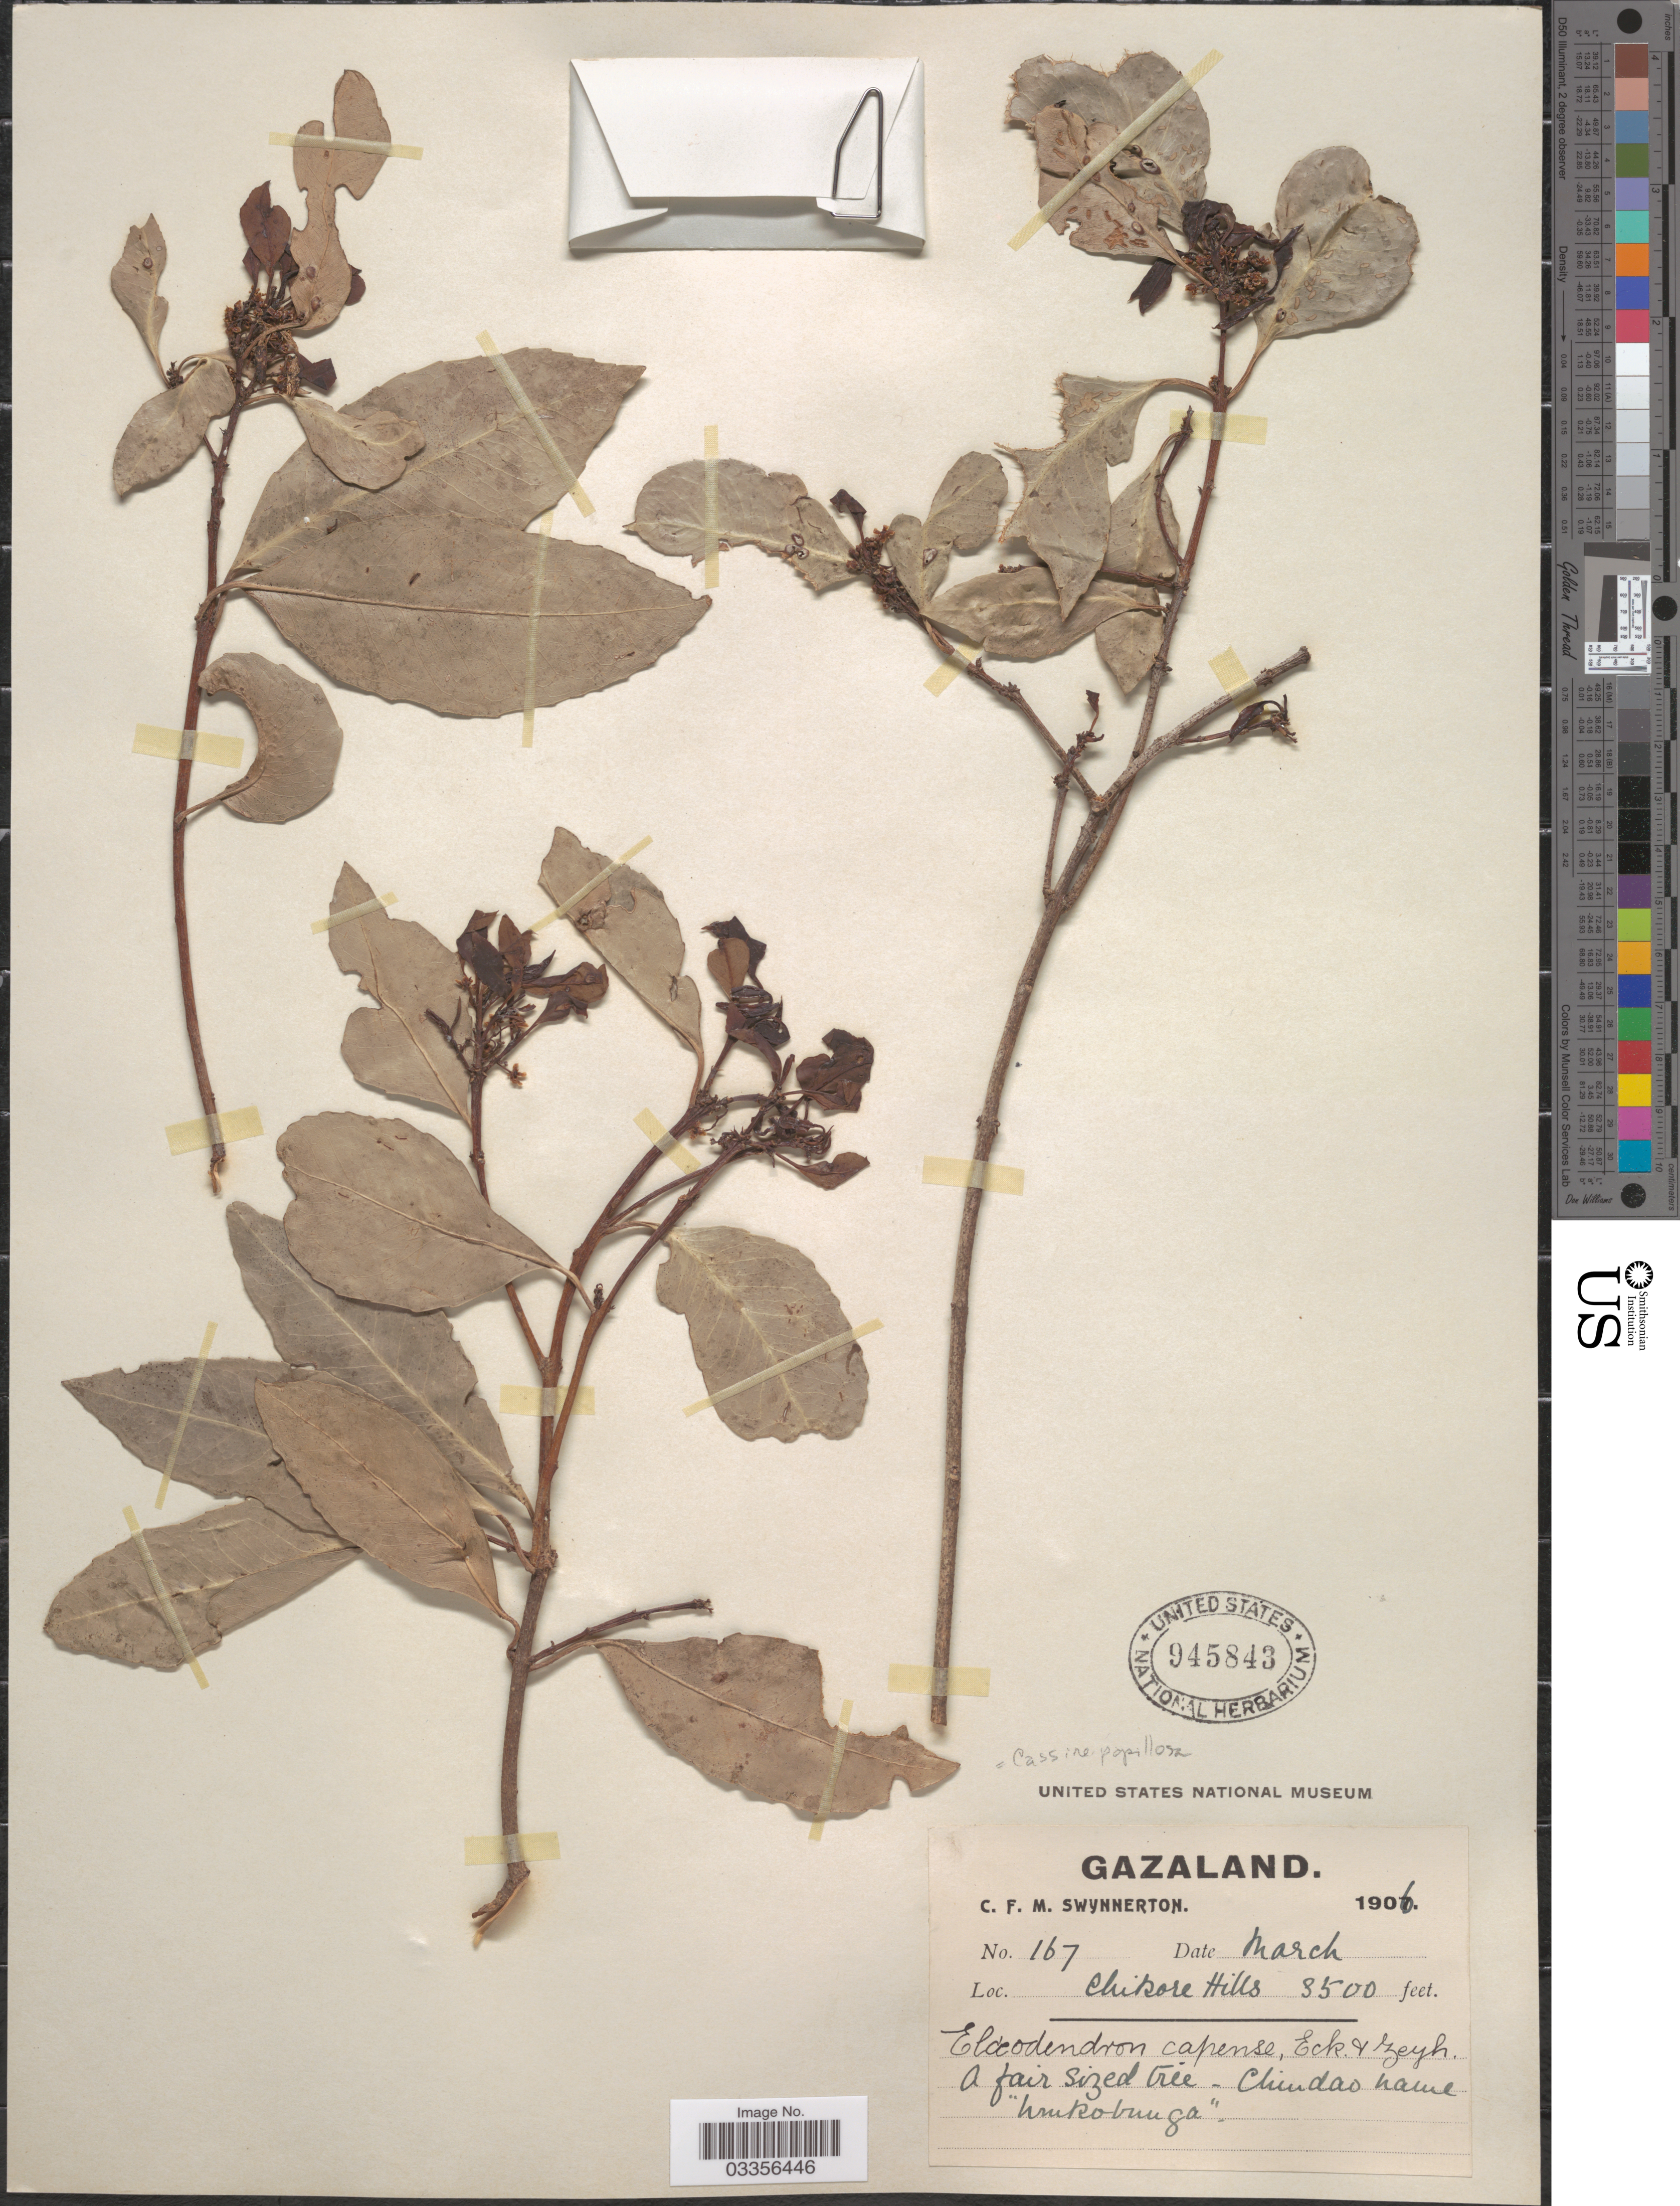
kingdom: Plantae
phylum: Tracheophyta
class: Magnoliopsida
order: Celastrales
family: Celastraceae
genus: Cassine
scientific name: Cassine papillosa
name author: (Hochst.) Kuntze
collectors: C. Swynnerton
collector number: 167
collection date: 1906-03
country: Zimbabwe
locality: Gazaland, Chikore Hills.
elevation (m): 2591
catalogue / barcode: US 945843